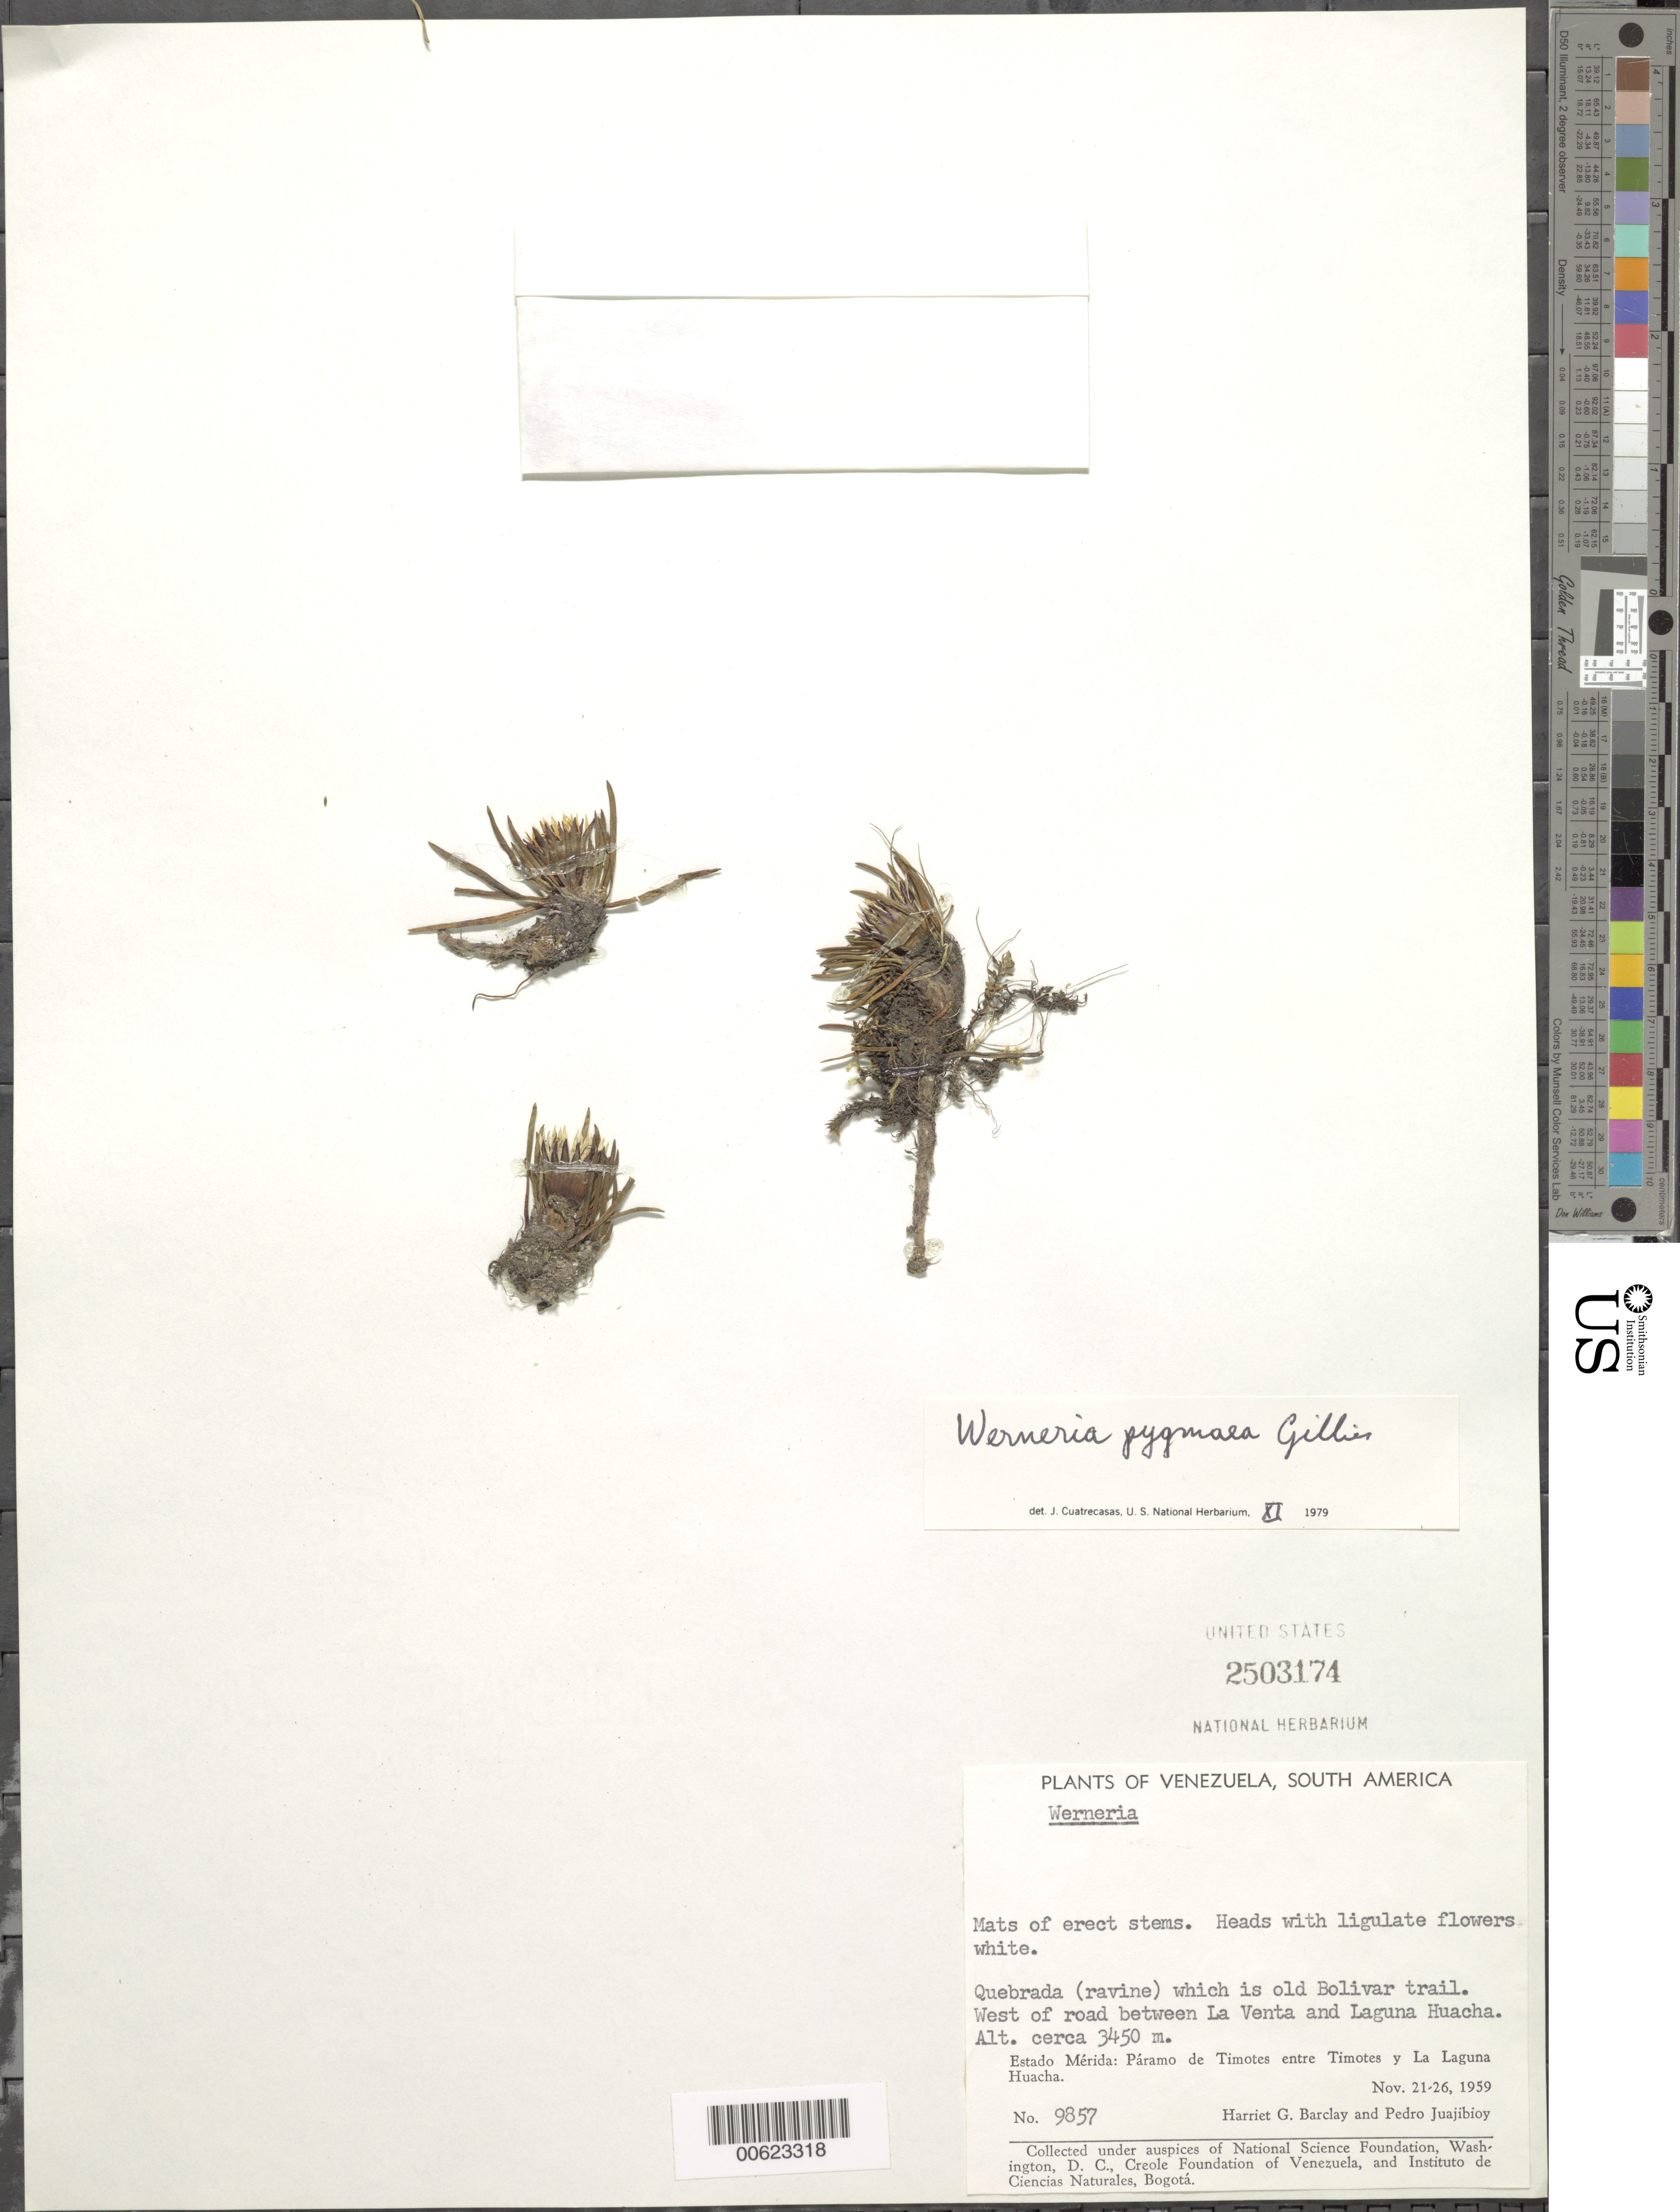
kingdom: Plantae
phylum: Tracheophyta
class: Magnoliopsida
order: Asterales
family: Asteraceae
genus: Werneria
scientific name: Werneria pygmaea complex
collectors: H. G. Barclay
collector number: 9857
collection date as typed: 22-Nov-59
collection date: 1959-11-22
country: Venezuela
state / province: Mérida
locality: Páramo de Timotes, entre Timotes y La Laguna Huacha. Quebrada, old Bolívar trail, W of Road La Venta-Laguna Huacha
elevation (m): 3450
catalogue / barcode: US 2503174